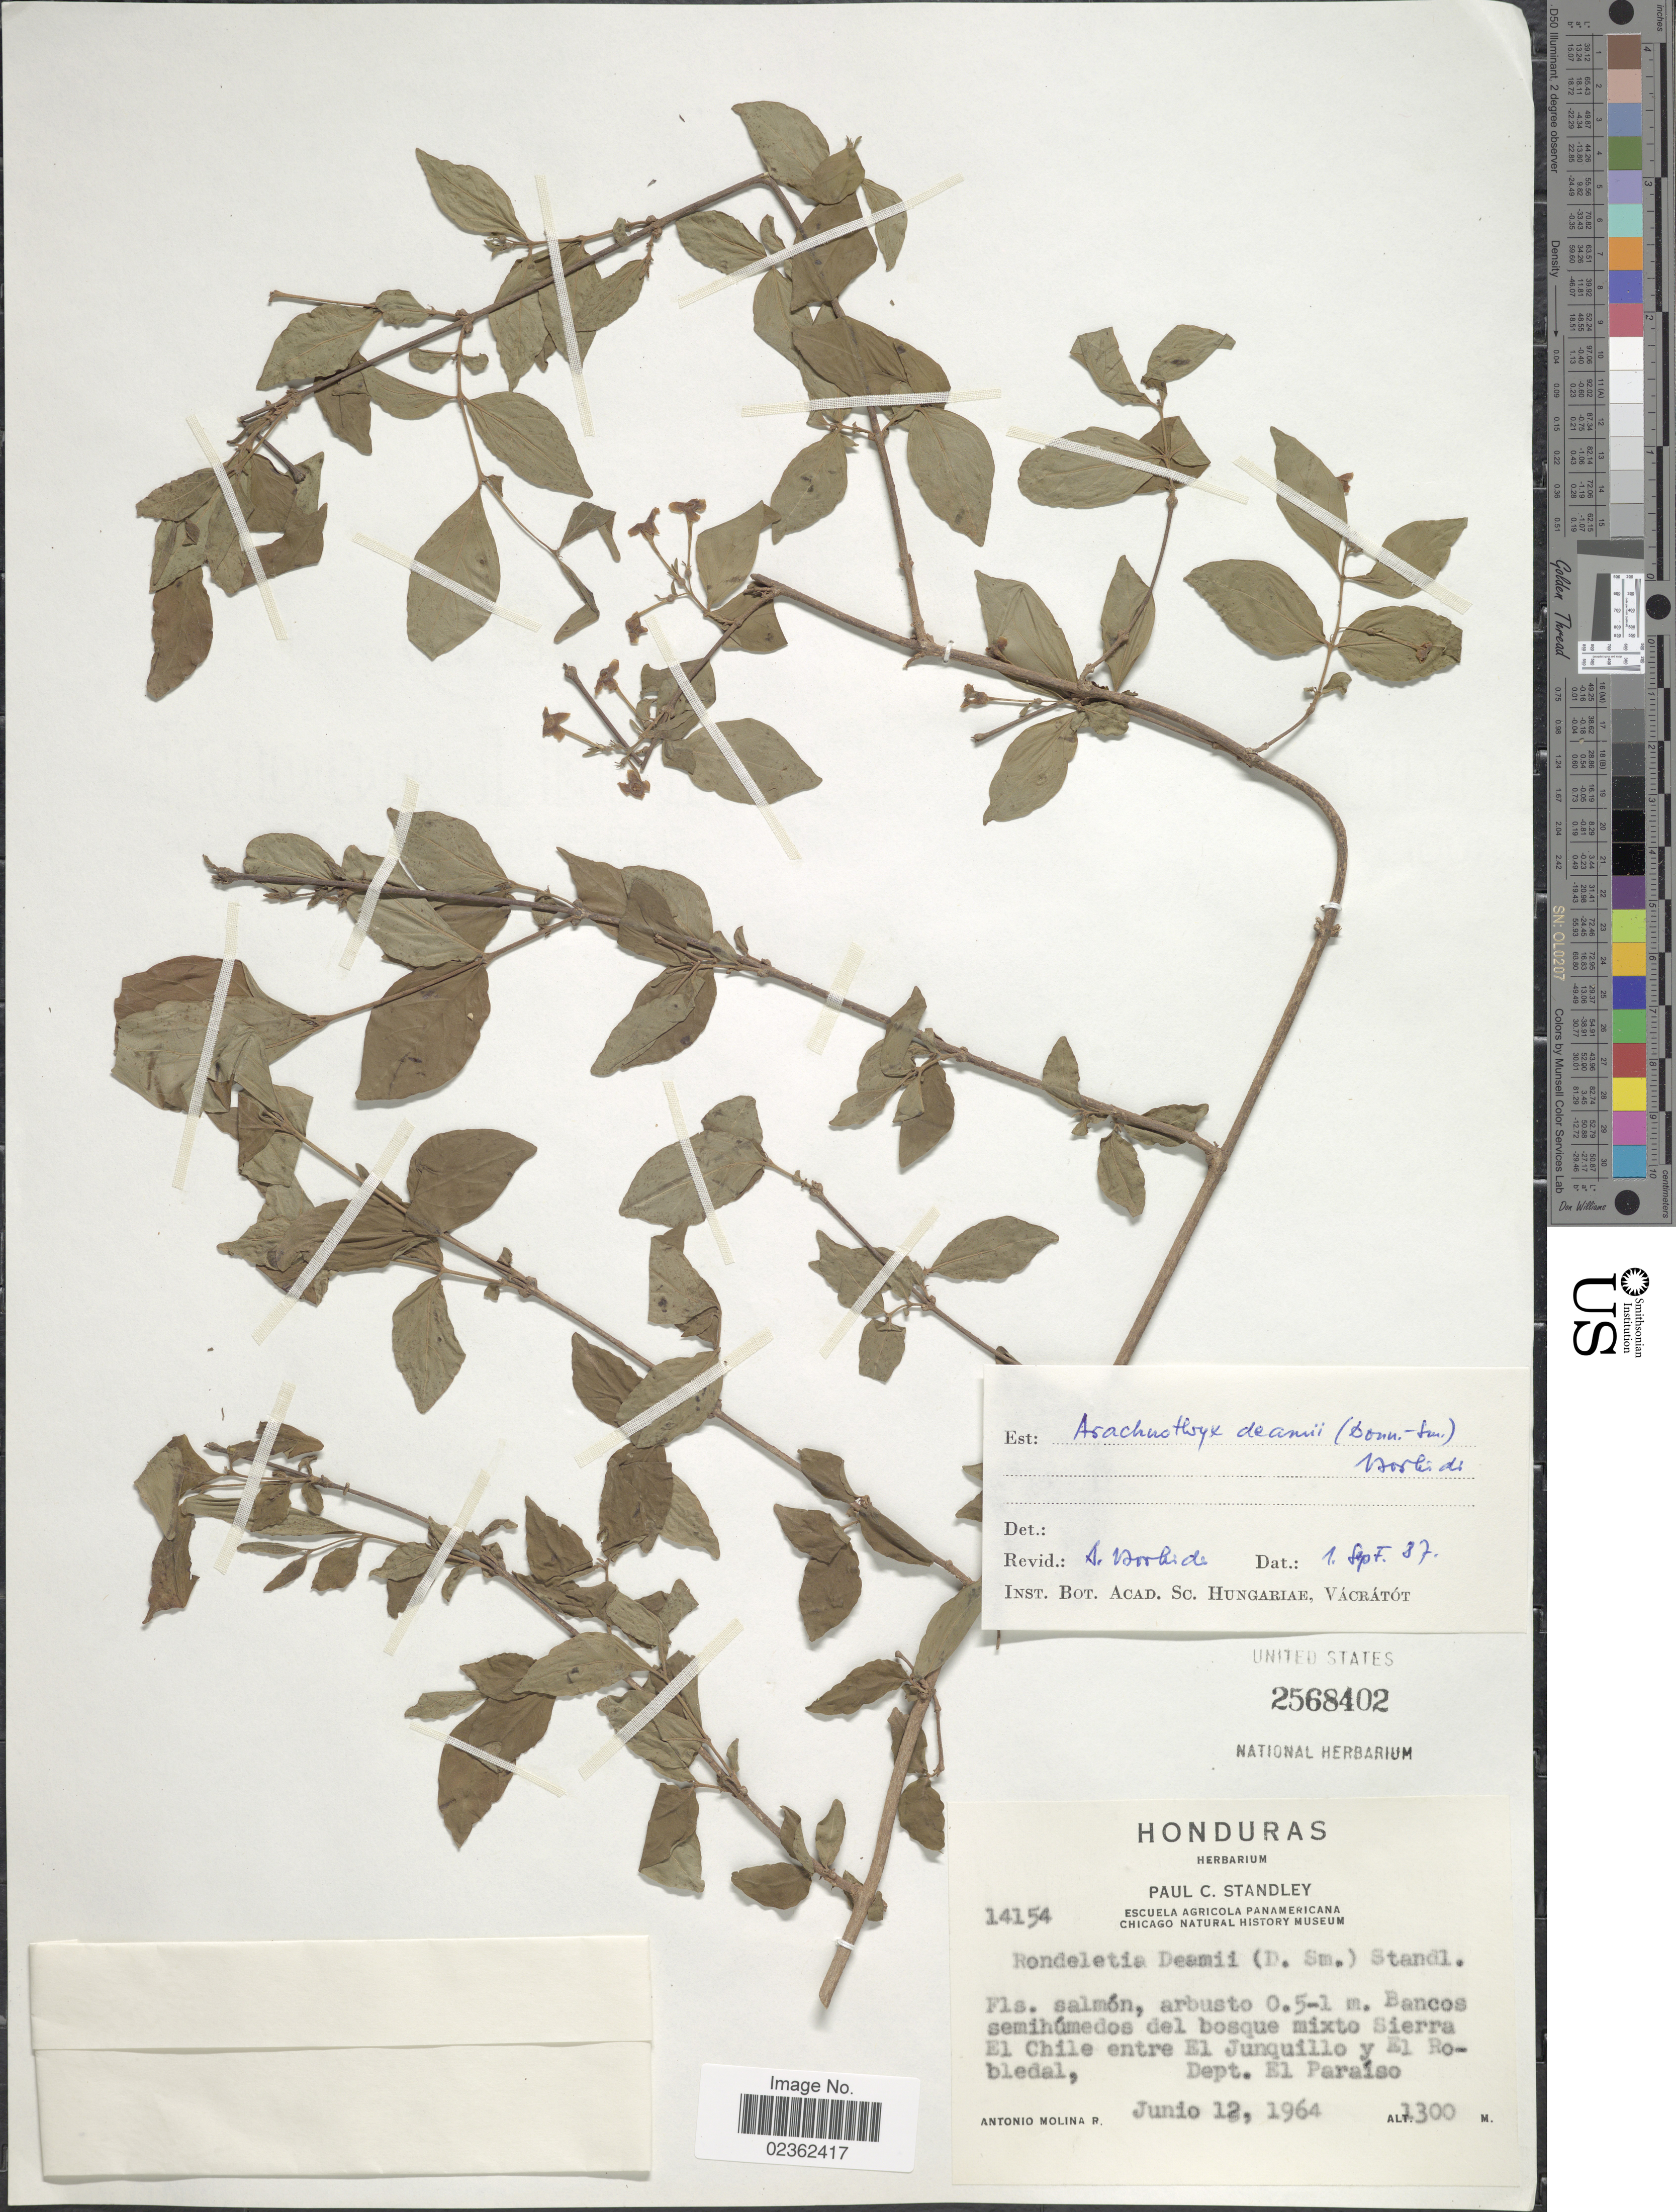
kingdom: Plantae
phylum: Tracheophyta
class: Magnoliopsida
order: Gentianales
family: Rubiaceae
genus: Arachnothryx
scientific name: Arachnothryx deamii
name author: (Donn. Sm.) Borhidi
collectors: A. Molina R.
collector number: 14154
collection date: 1964-06-12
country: Honduras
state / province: El Paraíso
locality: Bancos semihumedos del bosque mixto Sierra El Chile entre El Junquillo y El Robledal.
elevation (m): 1300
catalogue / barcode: US 2568403